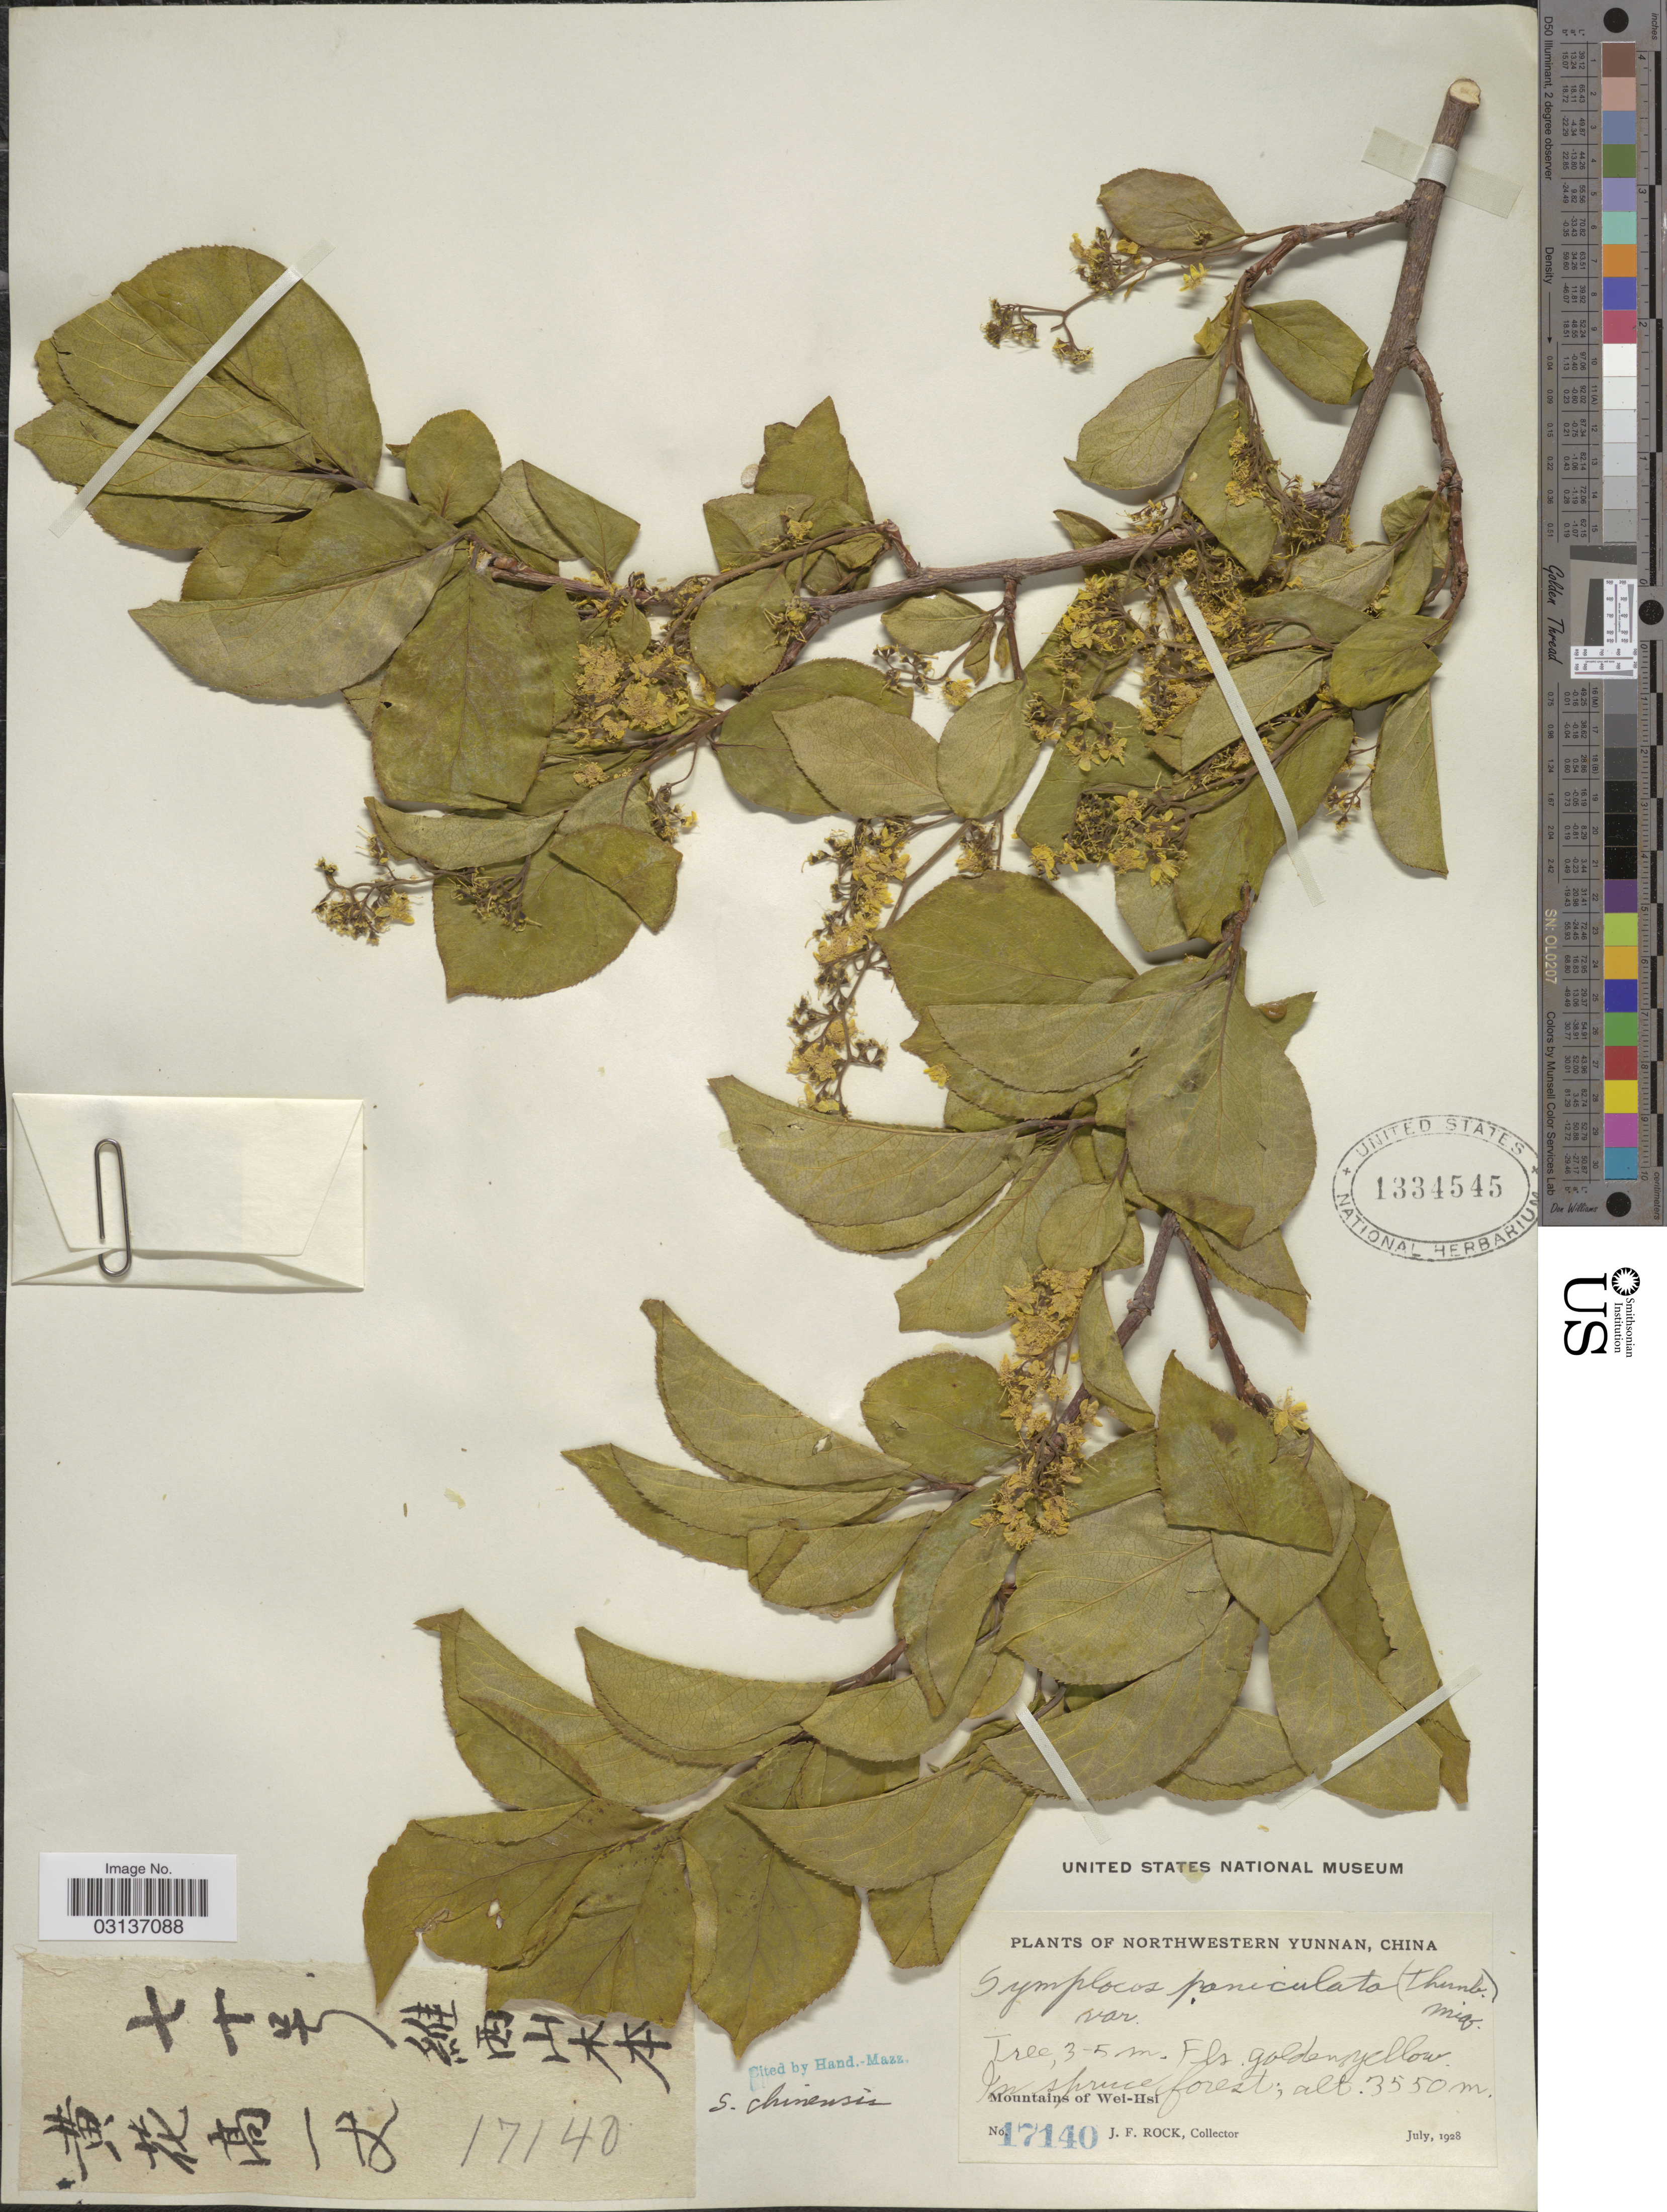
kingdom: Plantae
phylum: Tracheophyta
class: Magnoliopsida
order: Ericales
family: Symplocaceae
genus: Symplocos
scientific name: Symplocos paniculata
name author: Miq.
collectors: J. Rock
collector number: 17140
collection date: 1928-07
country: China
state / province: Yunnan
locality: Northwestern Yunnan. Mountains of Wei-Hsi.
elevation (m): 3550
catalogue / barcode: US 1334545